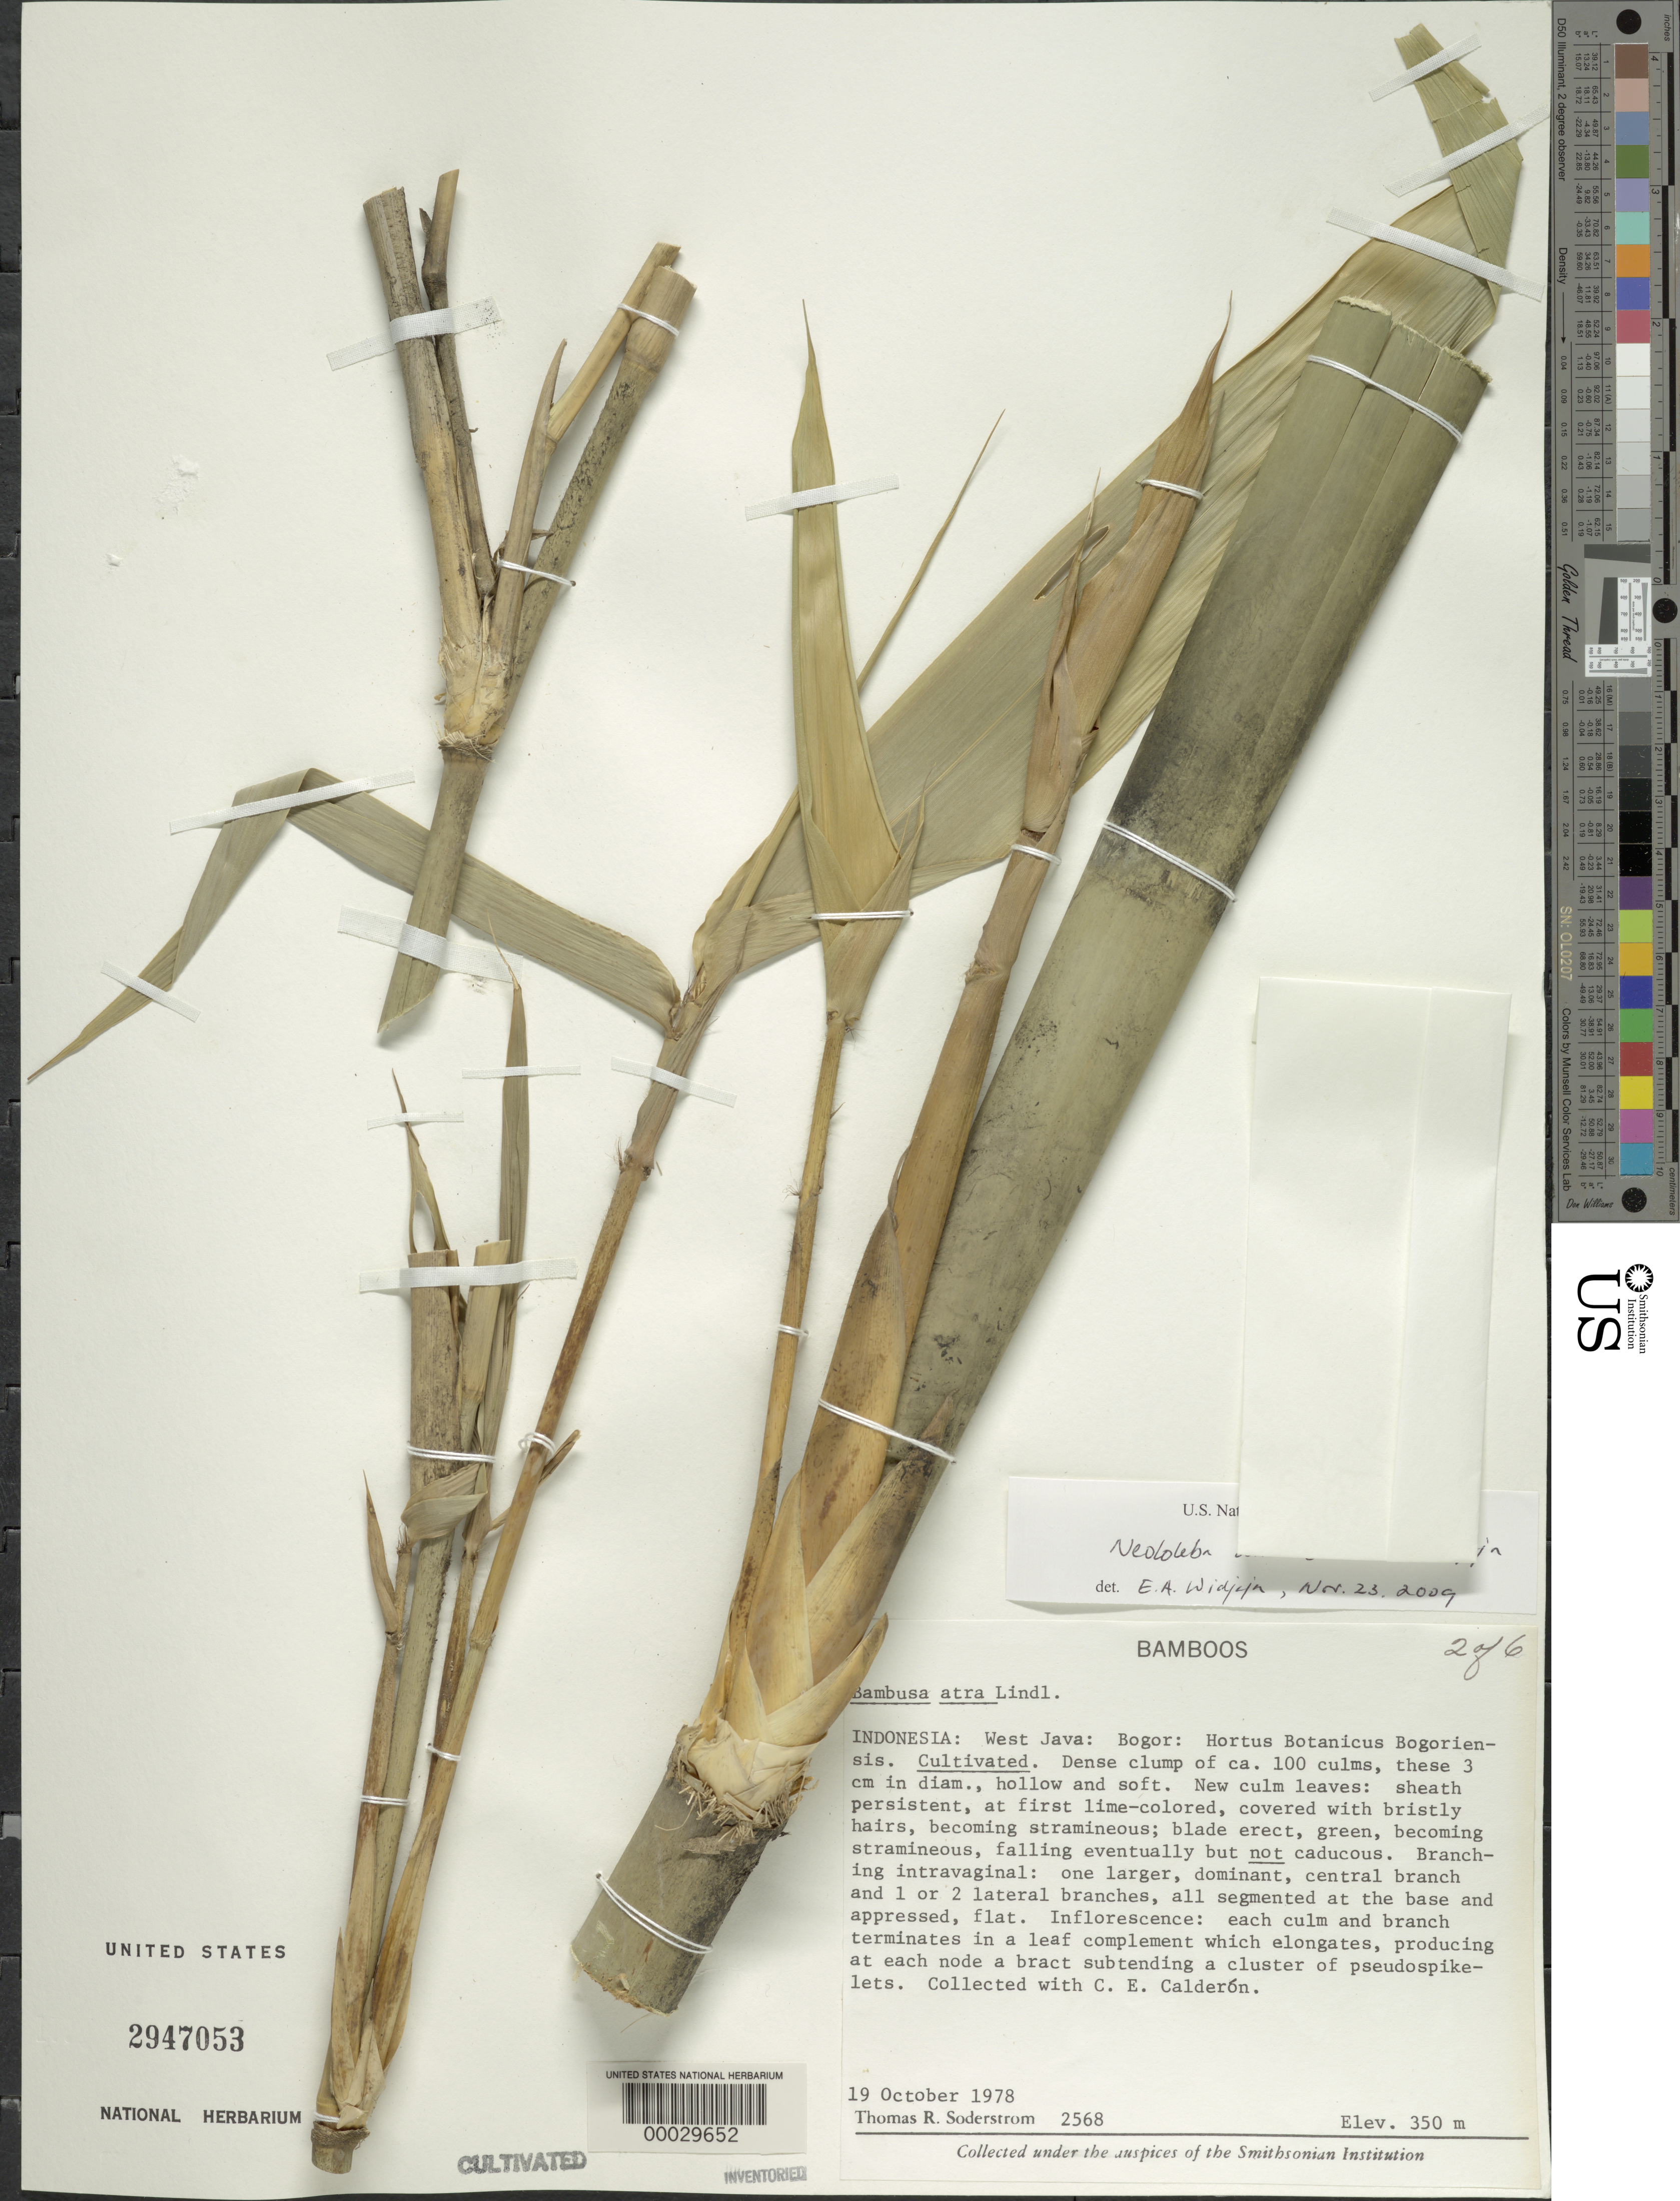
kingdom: Plantae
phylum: Tracheophyta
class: Liliopsida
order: Poales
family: Poaceae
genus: Neololeba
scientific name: Neololeba atra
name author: (Lindl.) Widjaja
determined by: Widjaja, E. A.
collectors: C. E. Calderón & T. R. Soderstrom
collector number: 2568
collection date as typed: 19 Oct 1978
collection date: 1978-10-19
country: Indonesia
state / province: Java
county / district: Jawa Barat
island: Java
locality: Bogor: Hortus Botanicus Bogoriensis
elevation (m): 350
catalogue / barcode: US 2947053